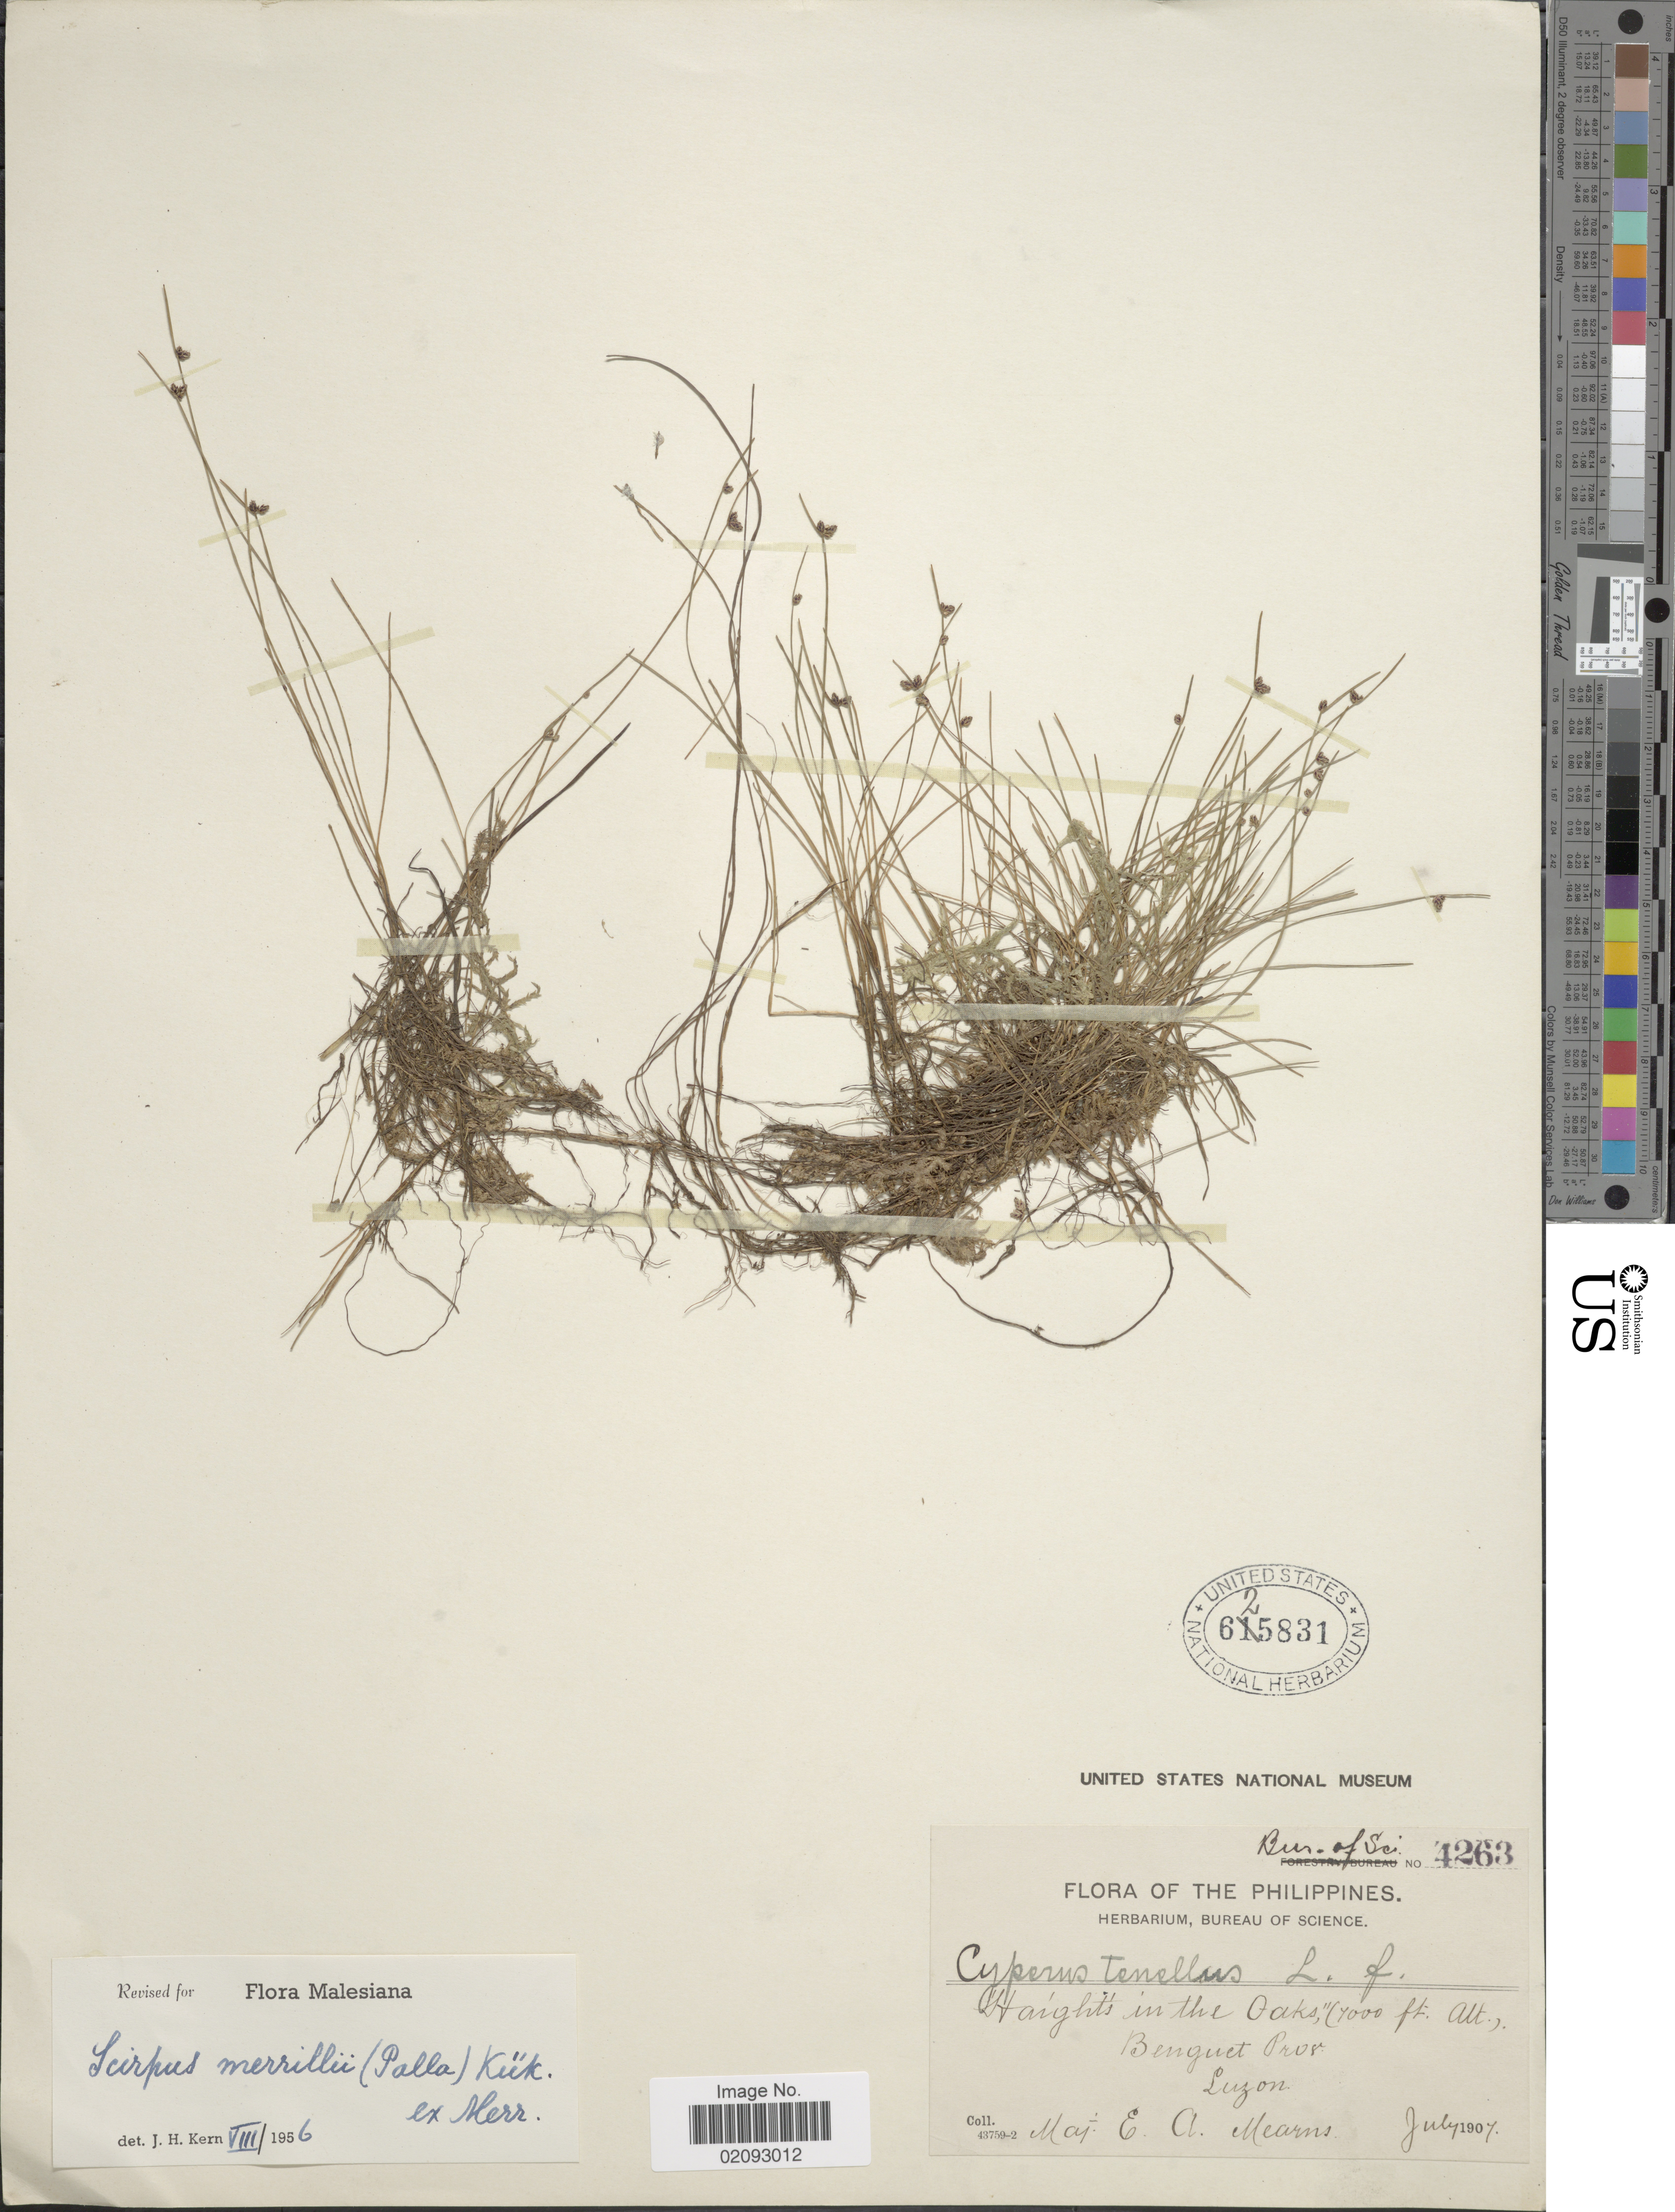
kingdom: Plantae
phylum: Tracheophyta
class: Liliopsida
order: Poales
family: Cyperaceae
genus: Isolepis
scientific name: Isolepis subtilissima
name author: Boeckeler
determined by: Strong, Mark T., (BOT), Smithsonian Institution - National Museum of Natural History (UNITED STATES)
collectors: E. A. Mearns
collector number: Bur. of Sci 4263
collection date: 1907-07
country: Philippines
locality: Haight in the Oaks, Benguet Prov., Luzon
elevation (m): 2134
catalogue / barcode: US 625831